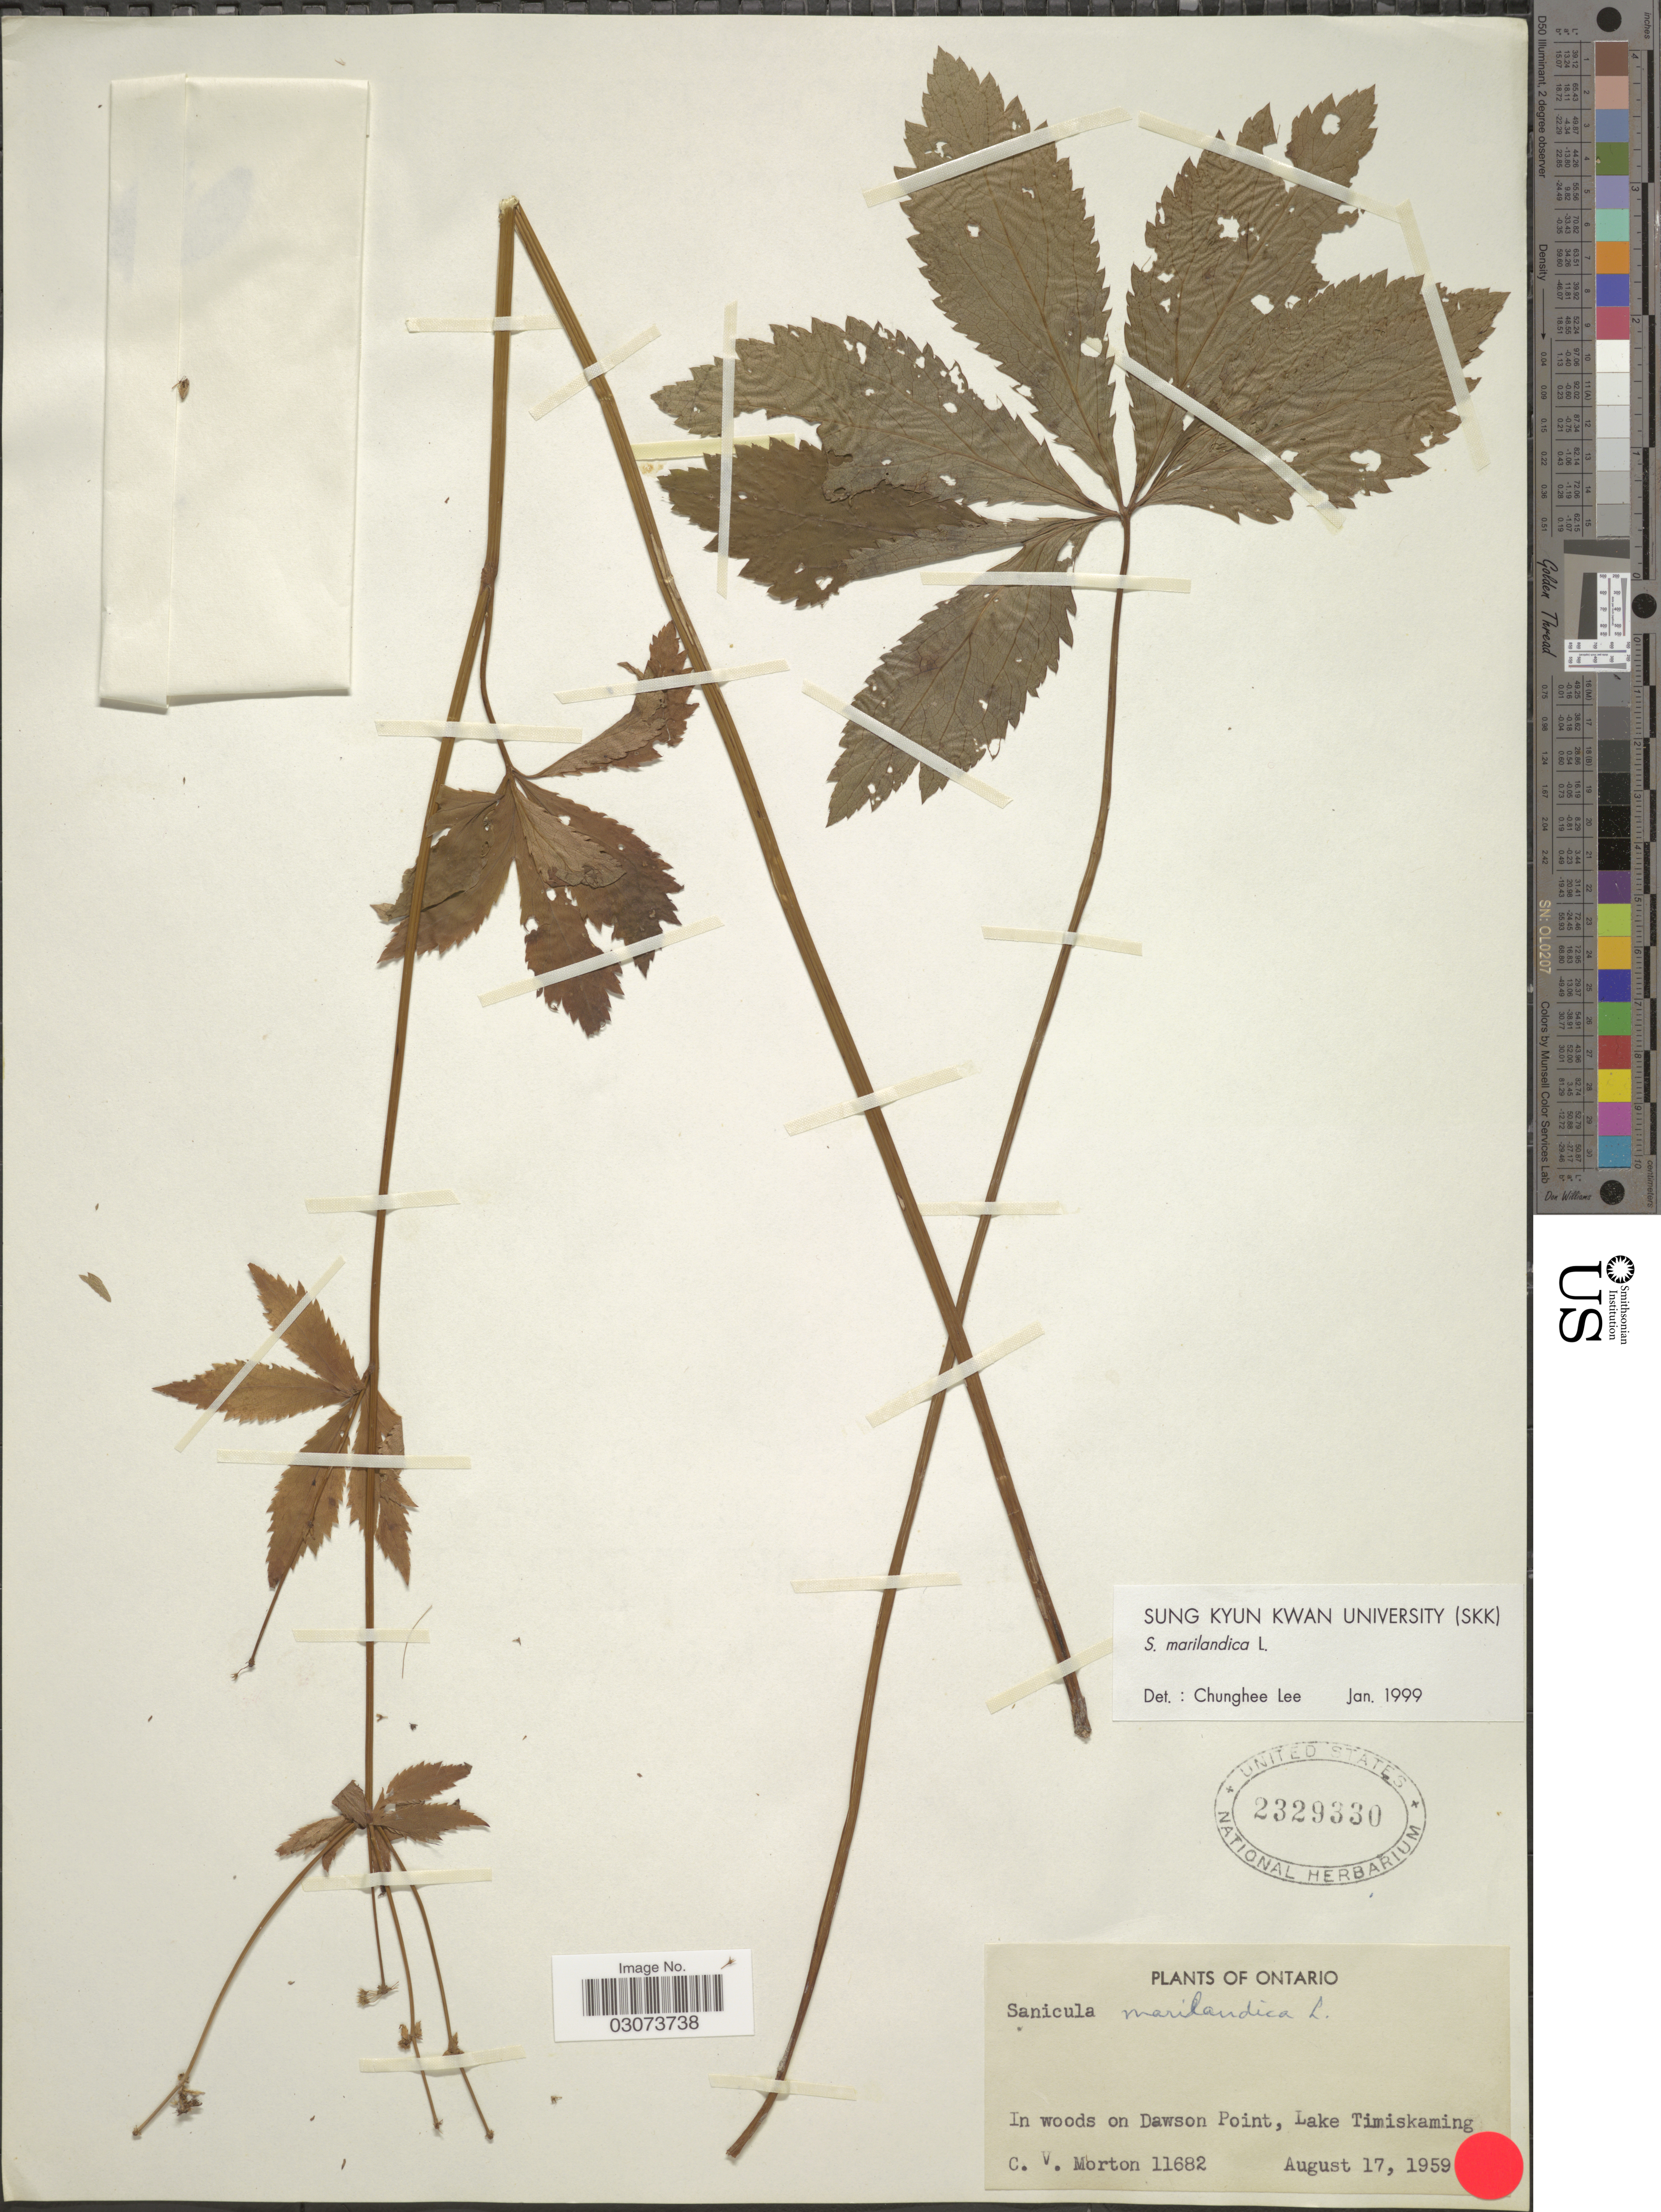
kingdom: Plantae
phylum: Tracheophyta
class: Magnoliopsida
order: Apiales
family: Apiaceae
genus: Sanicula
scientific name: Sanicula marilandica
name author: L.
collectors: C. V. Morton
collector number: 11682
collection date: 1959-08-17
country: Canada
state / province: Ontario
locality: In woods on Dawson Point, Lake Timiskaming.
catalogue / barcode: US 2329330